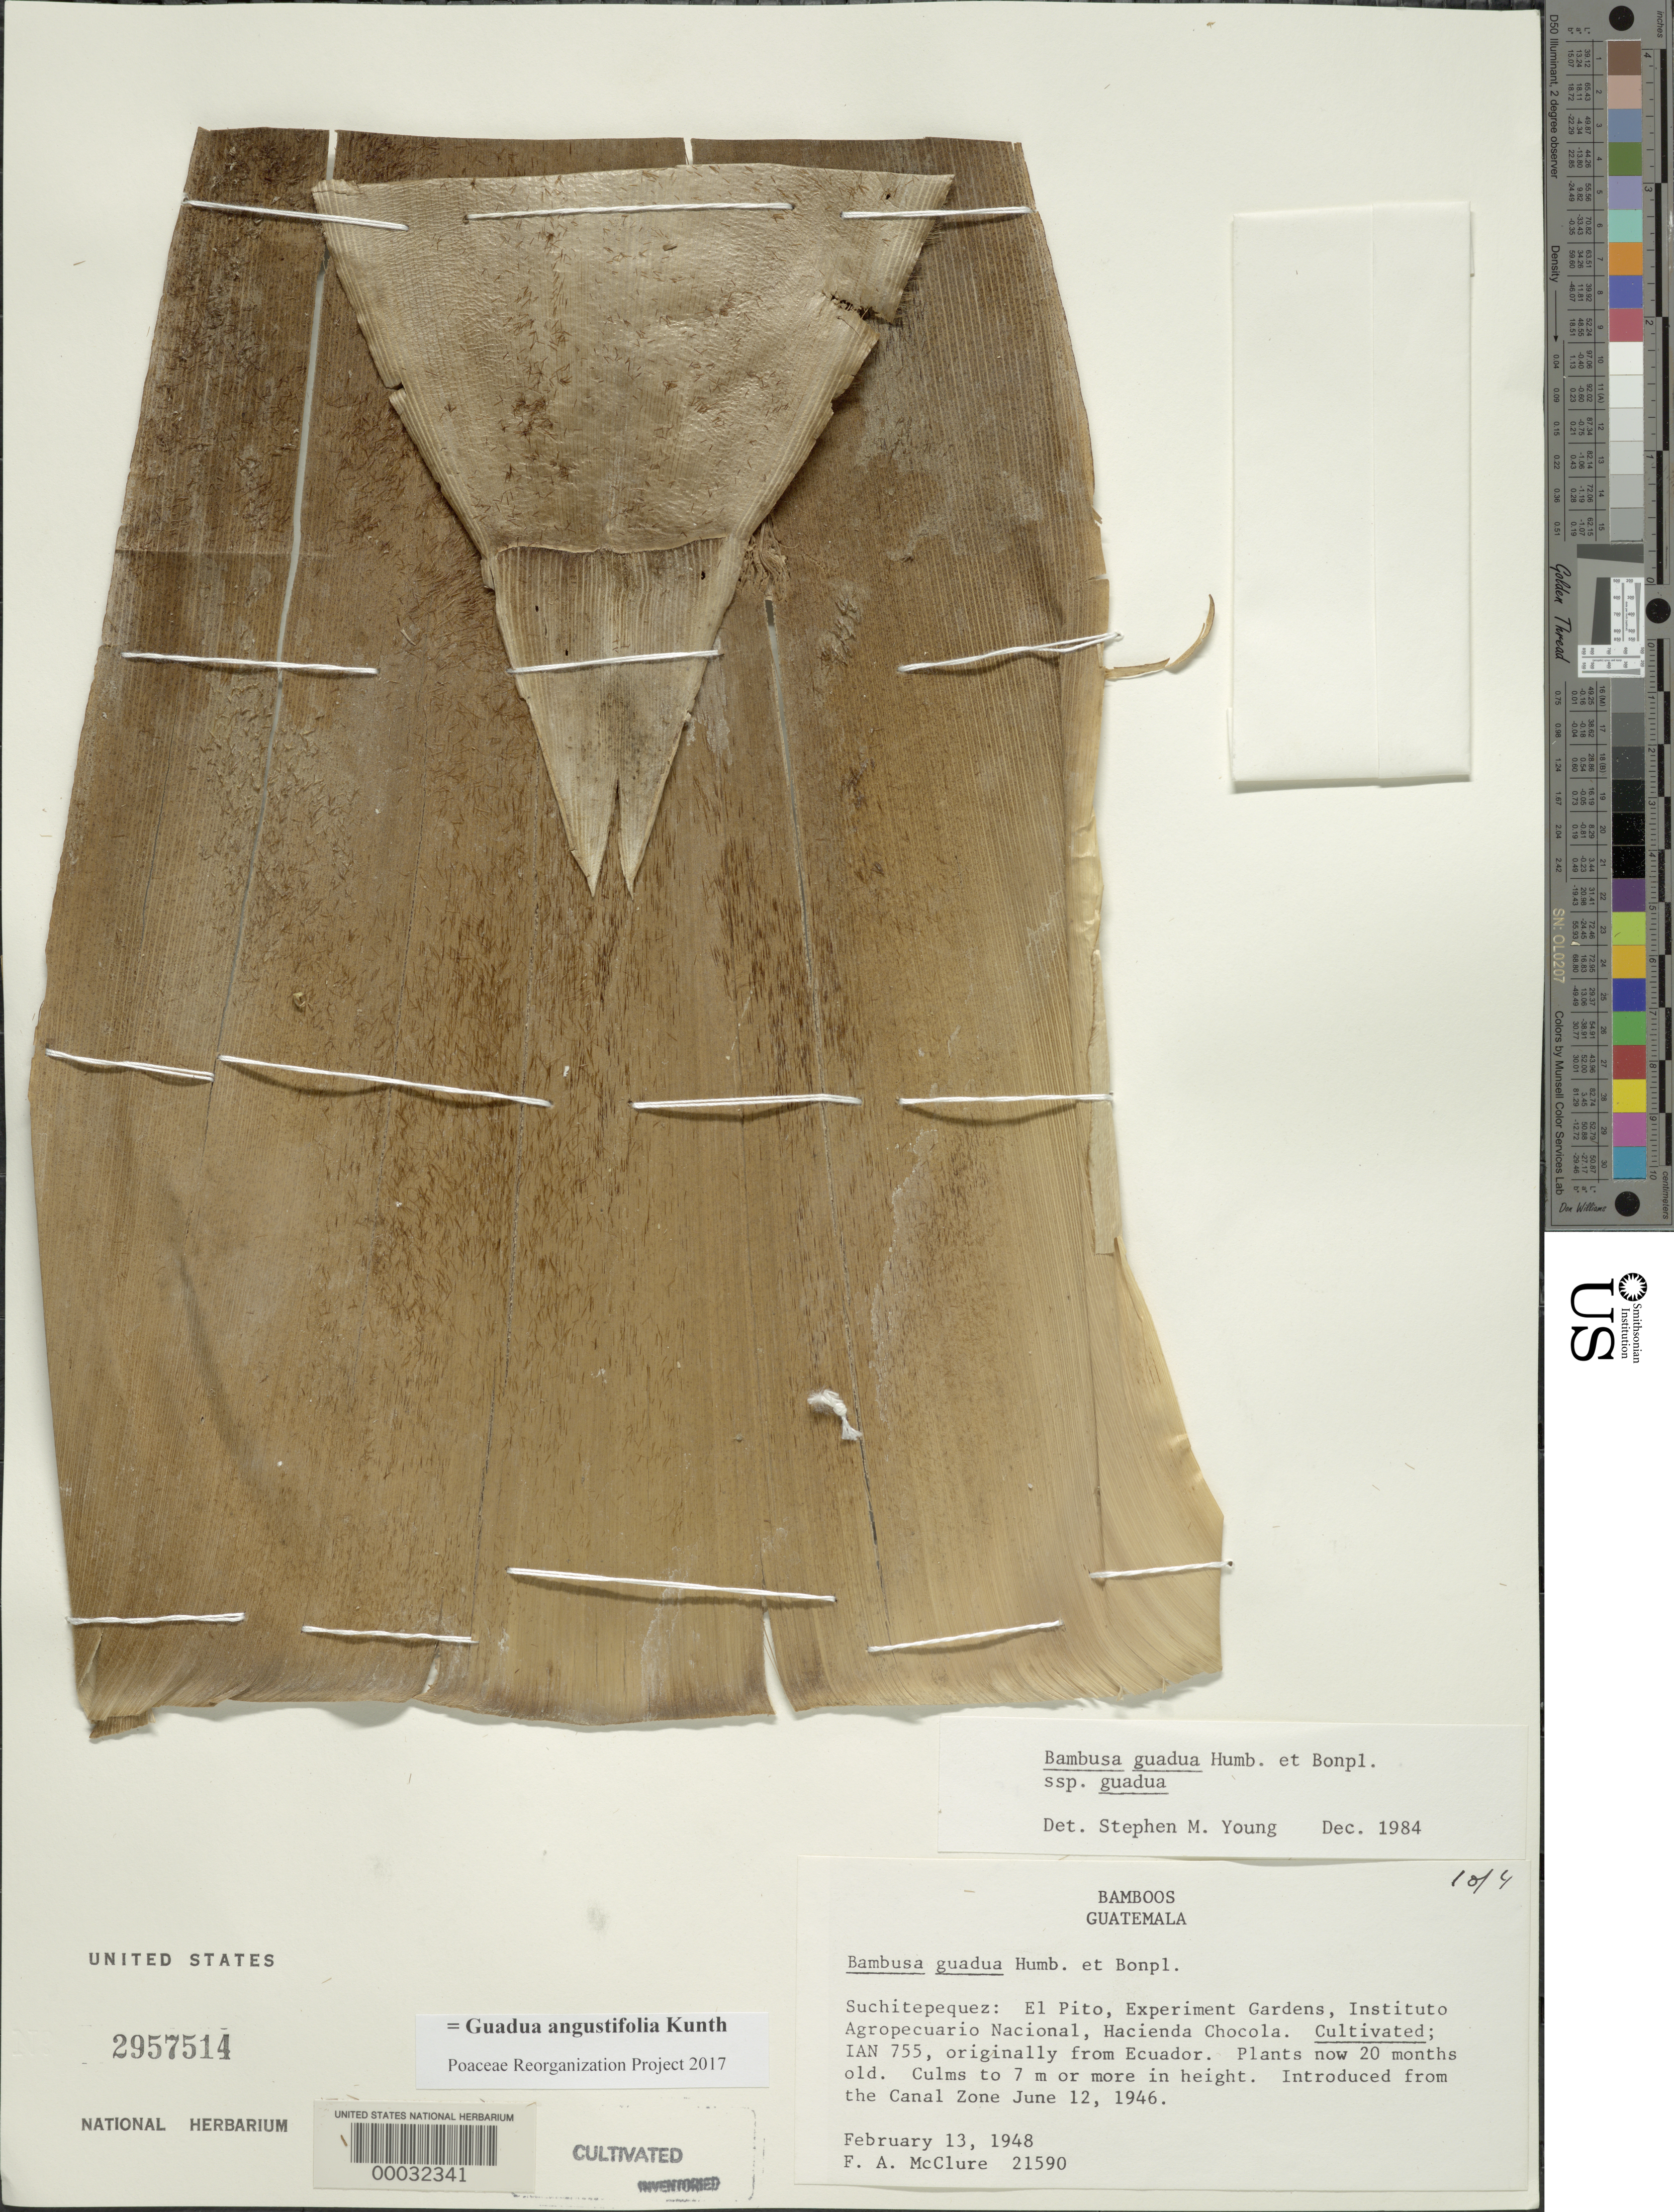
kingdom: Plantae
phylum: Tracheophyta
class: Liliopsida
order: Poales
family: Poaceae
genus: Guadua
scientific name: Guadua angustifolia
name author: Kunth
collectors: F. A. McClure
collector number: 21590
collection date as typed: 13 Feb 1948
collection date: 1948-02-13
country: Guatemala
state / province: Suchitepéquez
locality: Hacienda Chocola; El Pito, Experiment Gardens, Institutio Agropecuario Nacional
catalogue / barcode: US 2957514